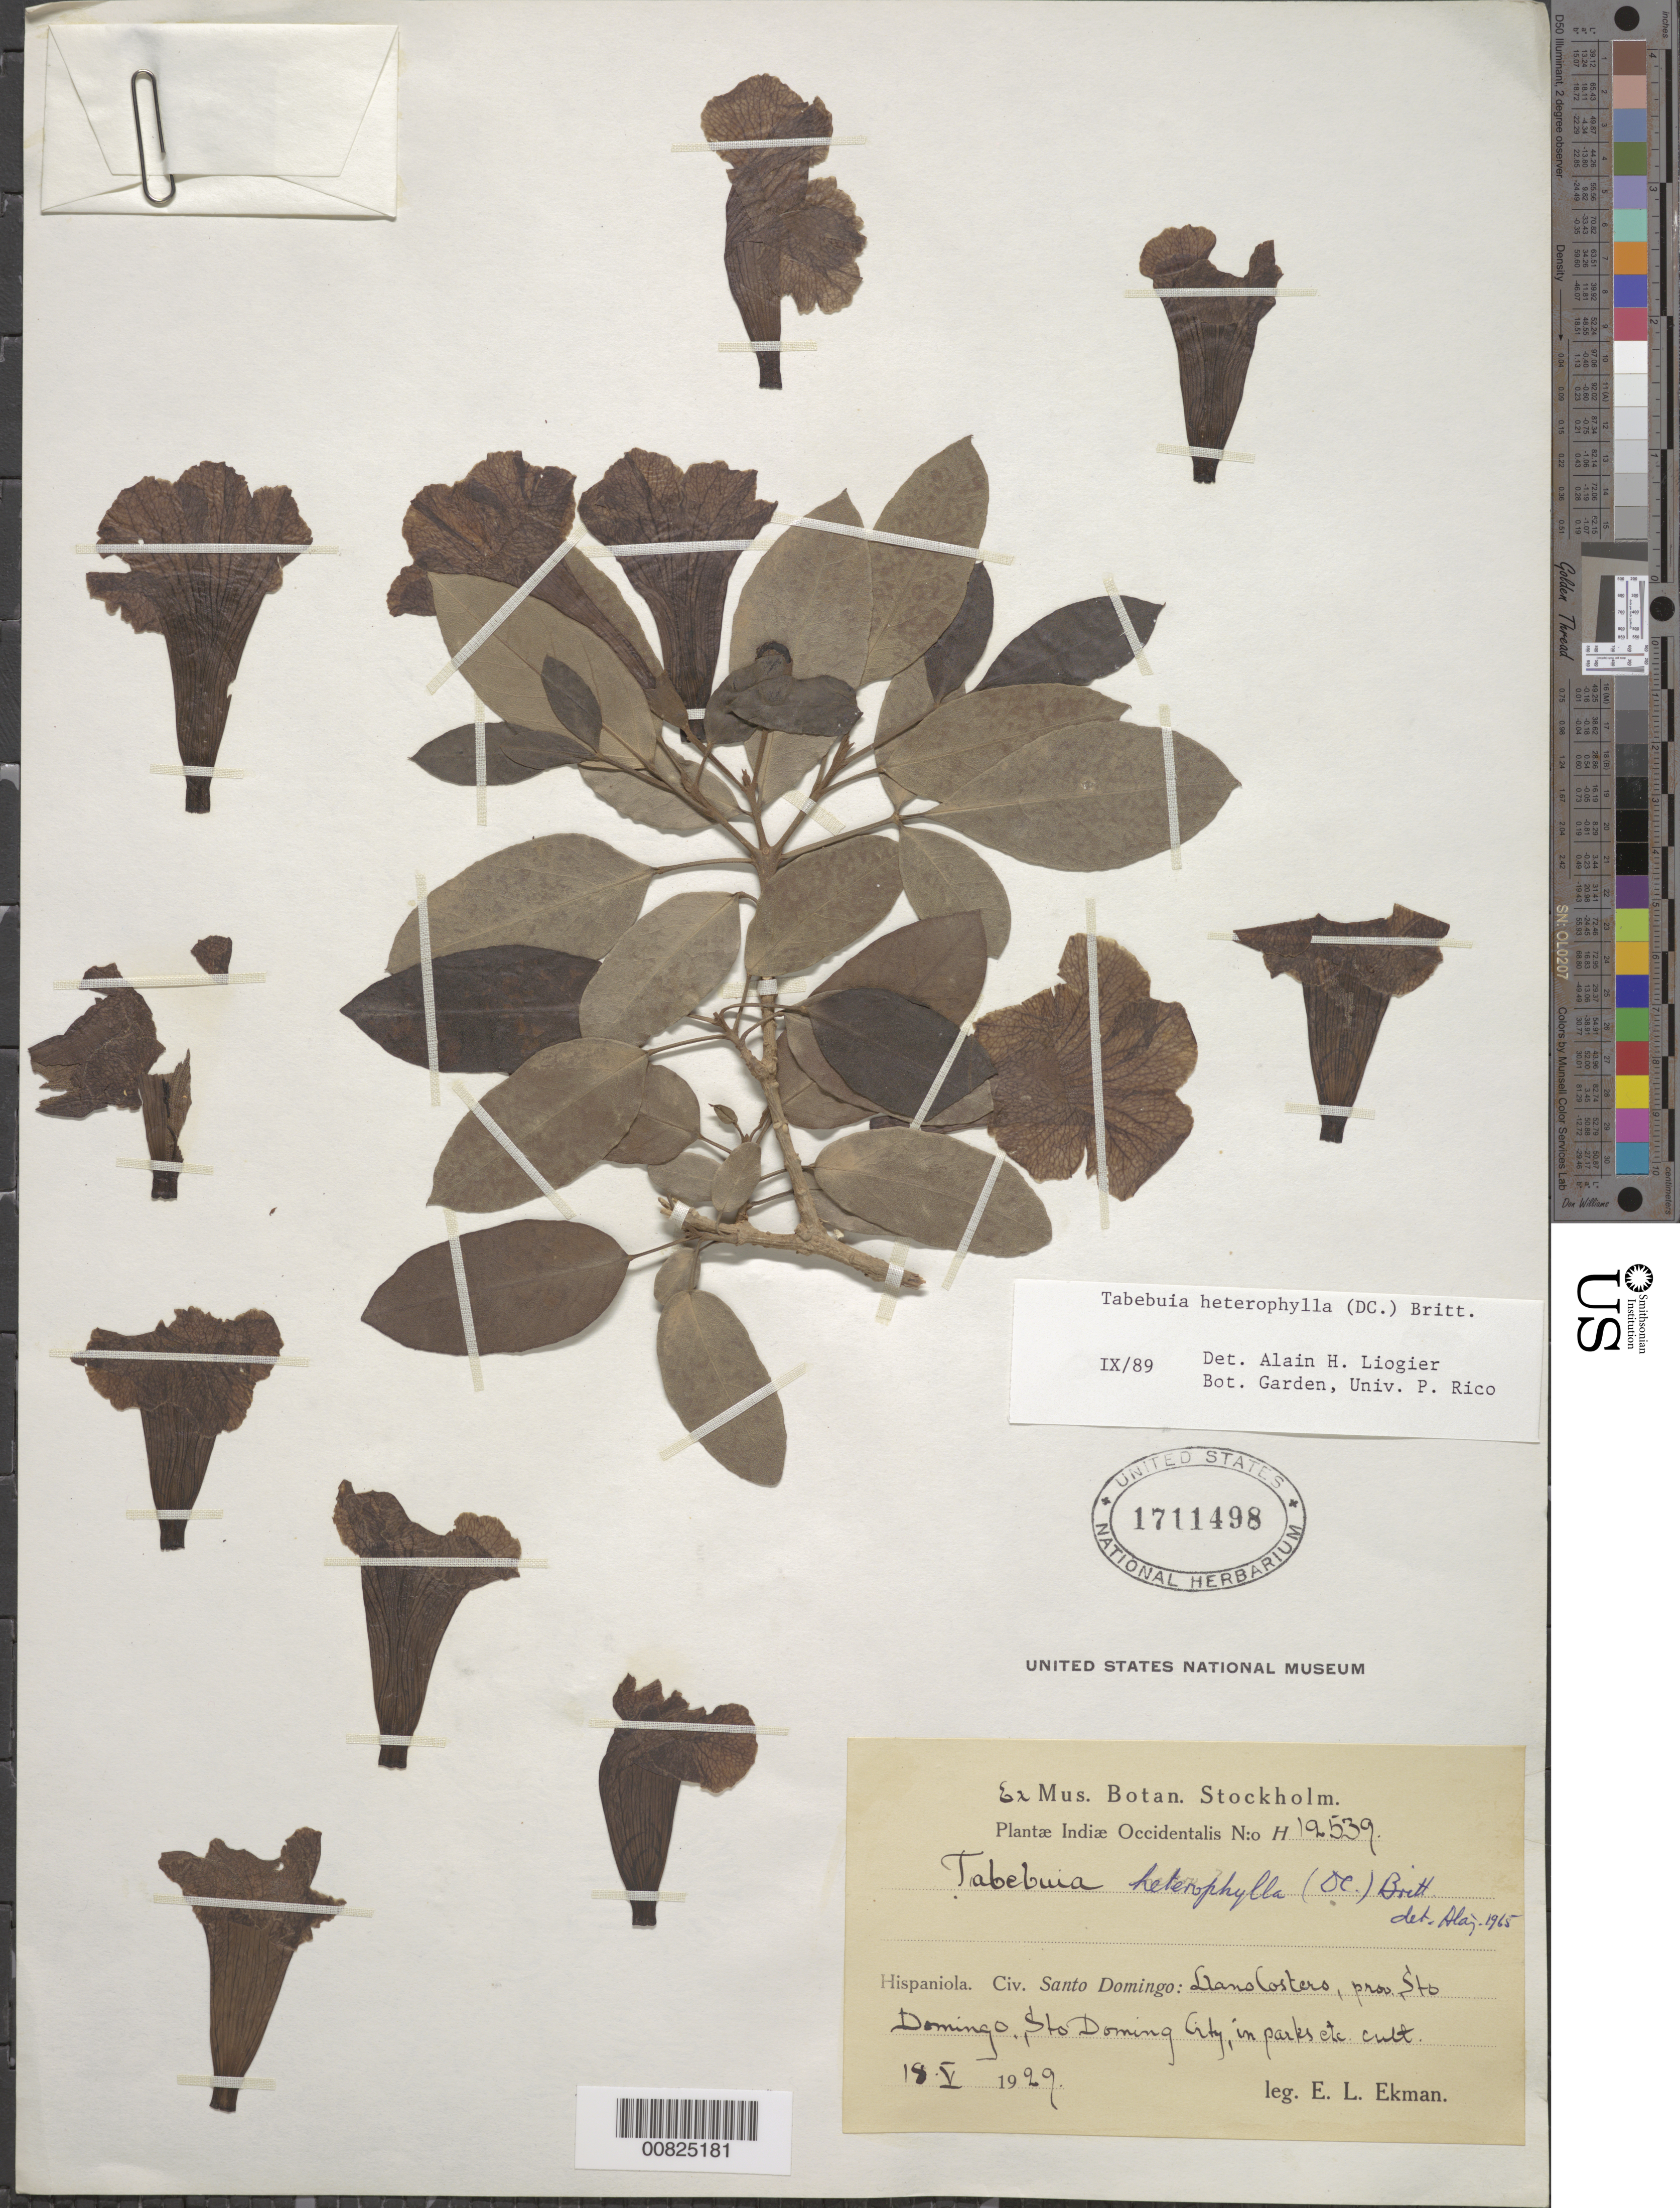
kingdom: Plantae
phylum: Tracheophyta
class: Magnoliopsida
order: Lamiales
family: Bignoniaceae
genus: Tabebuia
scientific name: Tabebuia heterophylla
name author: (DC.) Britton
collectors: E. L. Ekman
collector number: H 12539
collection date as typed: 18 May 1929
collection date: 1929-05-18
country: Dominican Republic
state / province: Distrito Nacional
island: Hispaniola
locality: Llano Costero, Santo Domingo City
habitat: In parks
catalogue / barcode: US 1711498